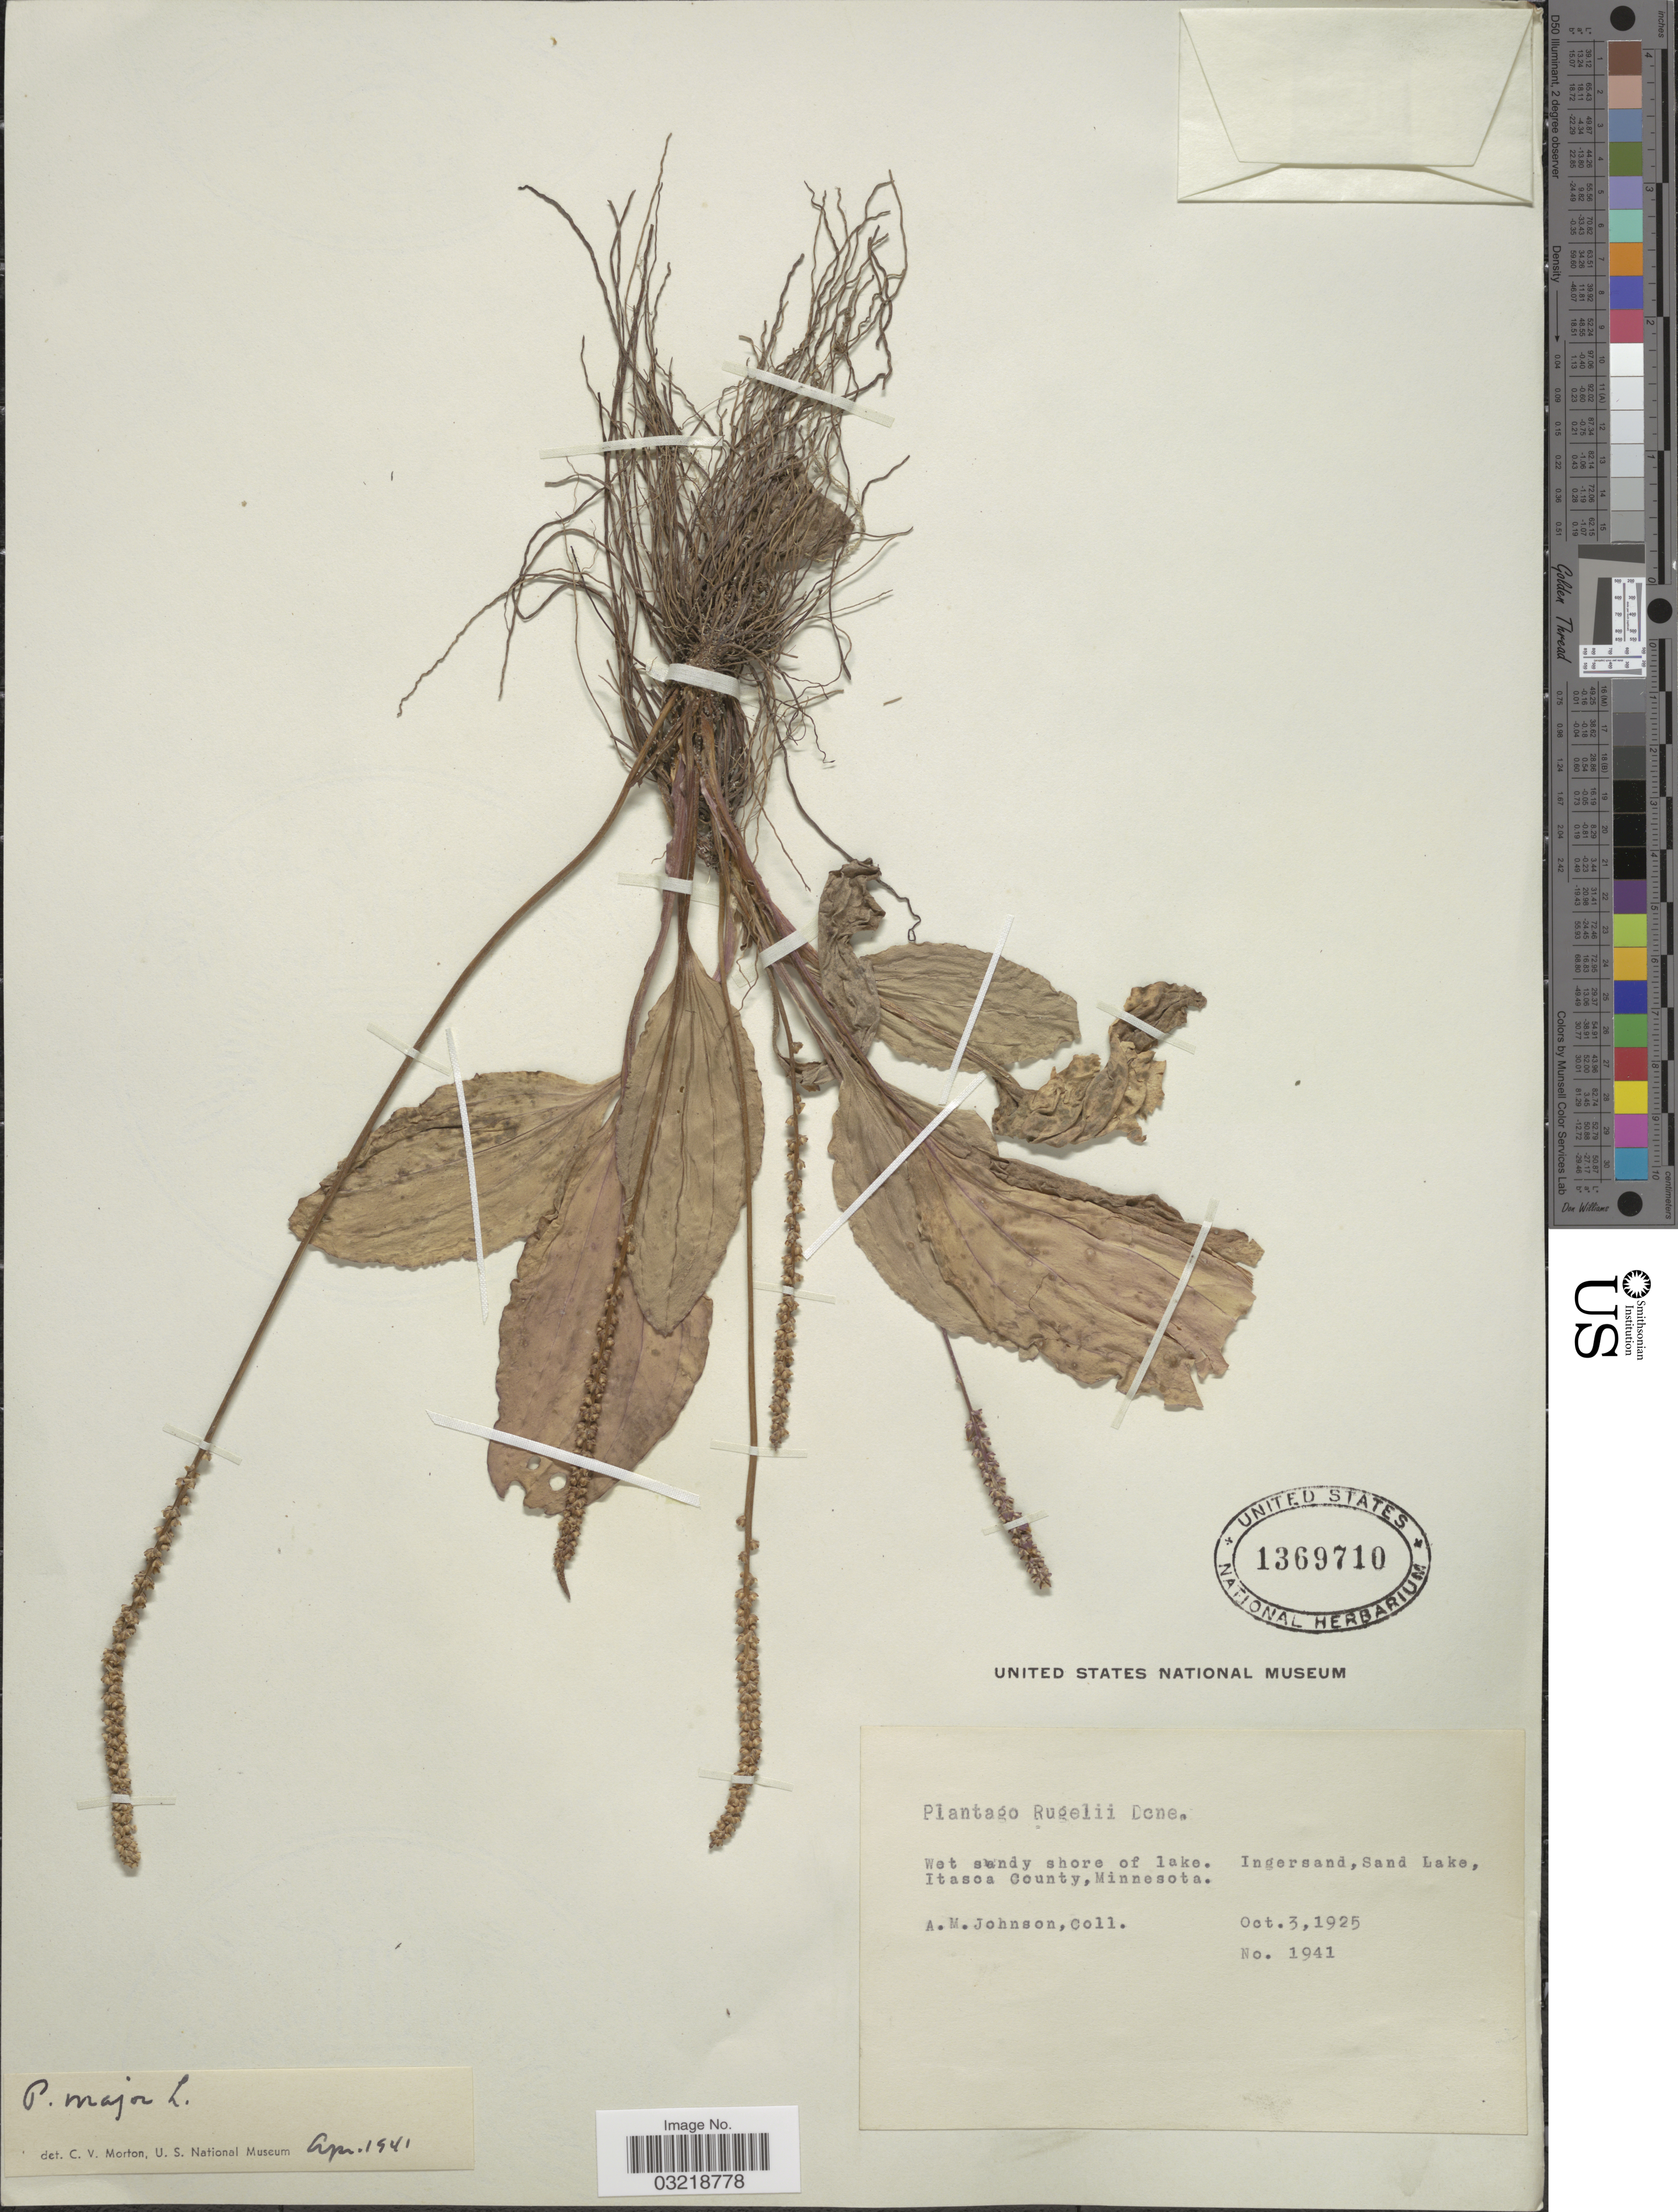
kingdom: Plantae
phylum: Tracheophyta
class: Magnoliopsida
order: Lamiales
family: Plantaginaceae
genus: Plantago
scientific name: Plantago major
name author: L.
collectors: A. M. Johnson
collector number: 1941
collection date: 1925-10-03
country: United States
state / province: Minnesota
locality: Ingersand, Sand Lake, Itasca County.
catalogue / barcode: US 1369710